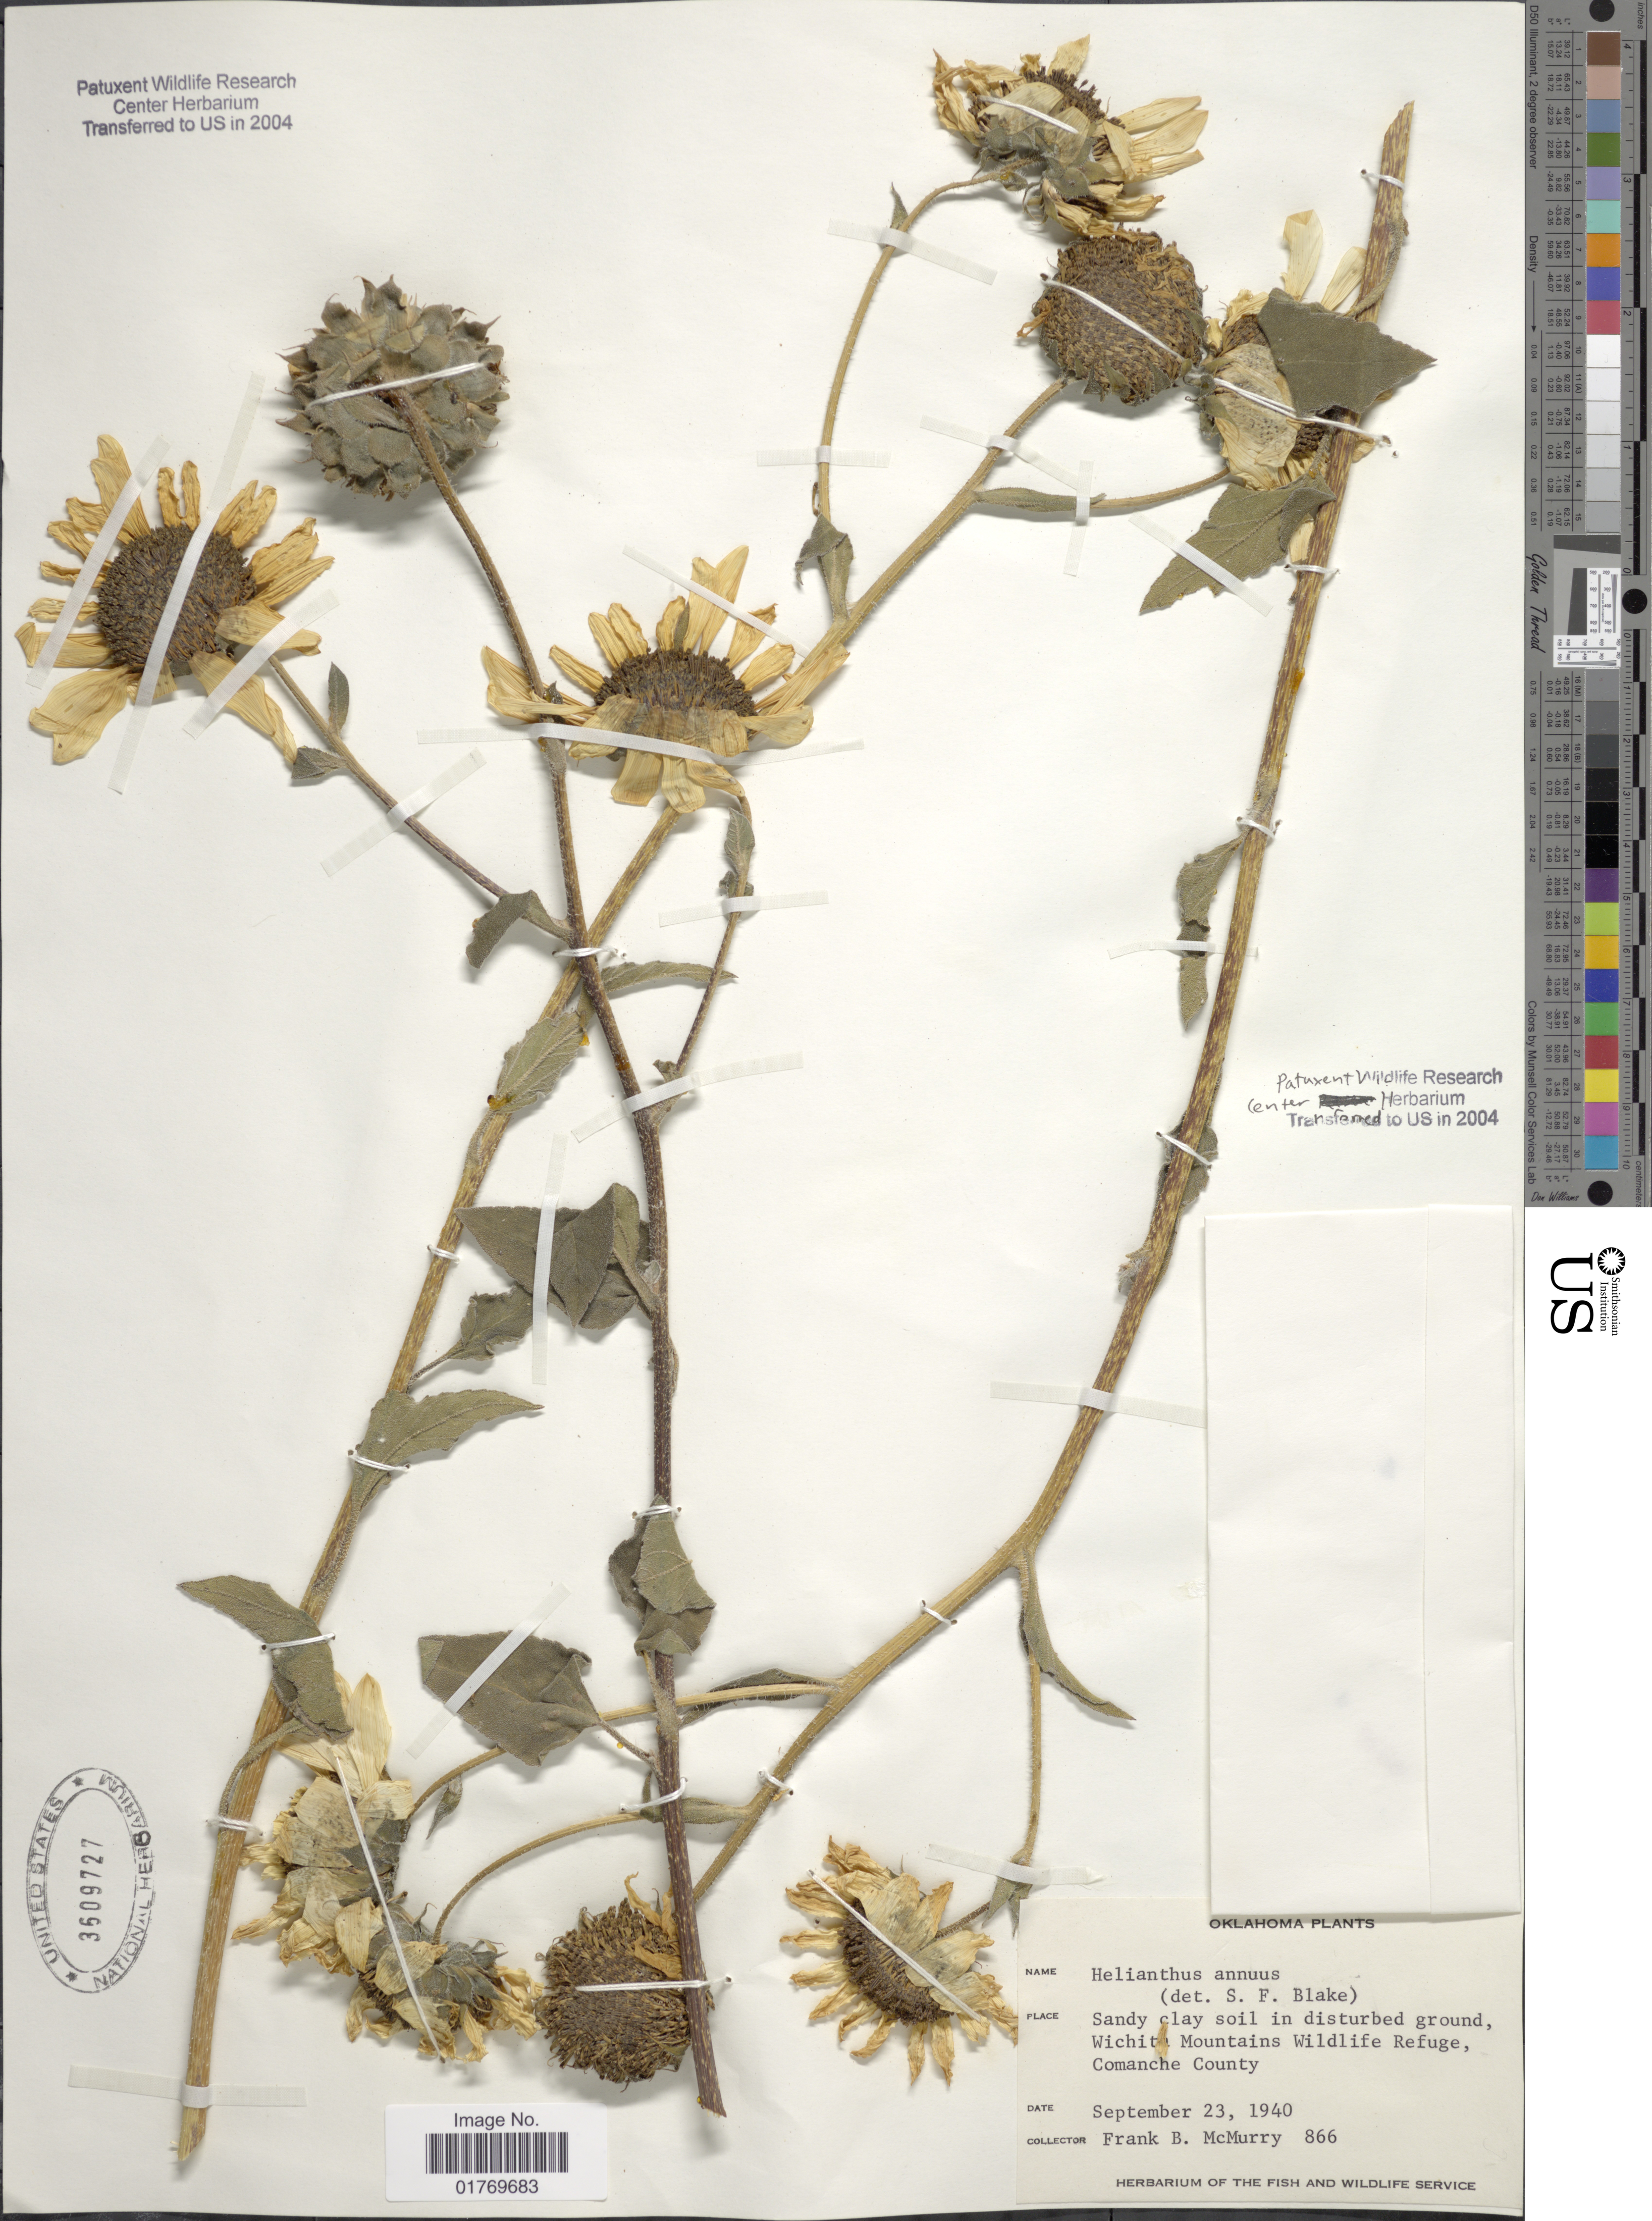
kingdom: Plantae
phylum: Tracheophyta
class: Magnoliopsida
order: Asterales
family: Asteraceae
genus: Helianthus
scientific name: Helianthus annuus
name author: L.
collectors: F. B. McMurry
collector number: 866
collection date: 1940-09-23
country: United States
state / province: Oklahoma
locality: Wichita Mountains Wildlife Refuge, Comanche County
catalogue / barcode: US 3609727